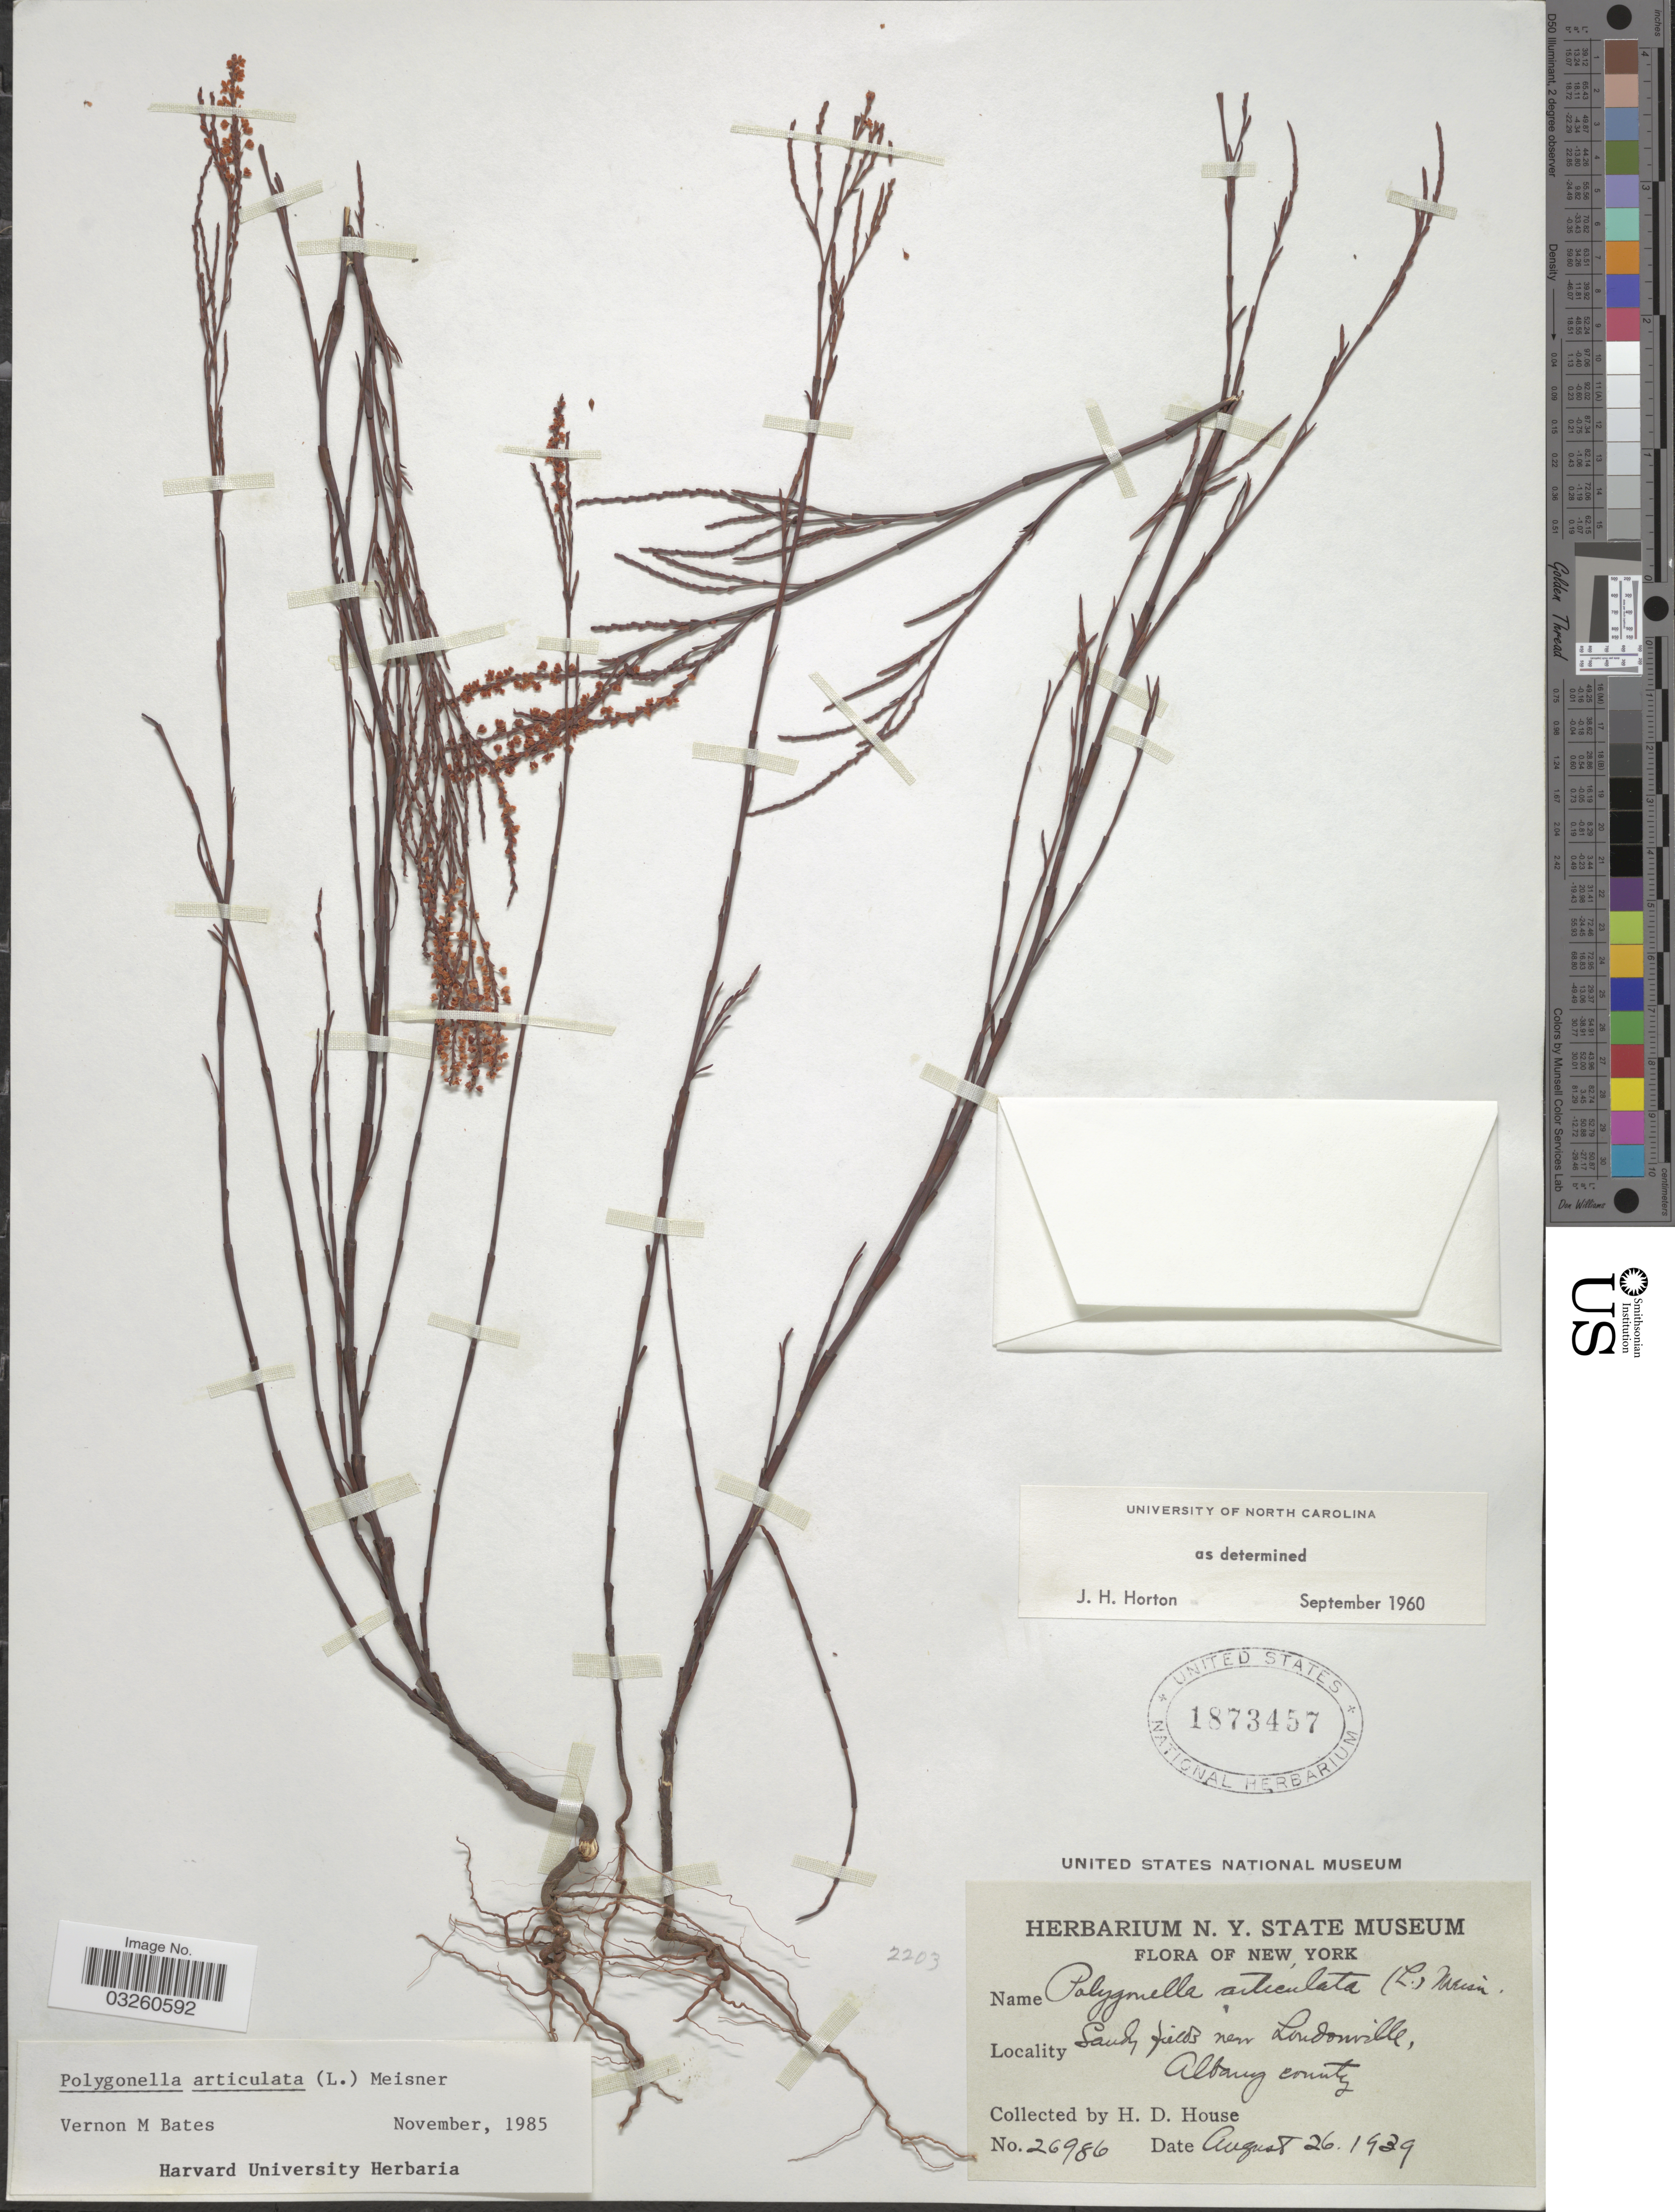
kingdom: Plantae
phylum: Tracheophyta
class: Magnoliopsida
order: Caryophyllales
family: Polygonaceae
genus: Polygonella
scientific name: Polygonella articulata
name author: (L.) Meisn.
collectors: H. D. House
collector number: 26986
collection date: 1939-08-26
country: United States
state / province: New York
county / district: Albany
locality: Sandy fields near Londonsville, Albany county.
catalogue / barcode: US 1873457